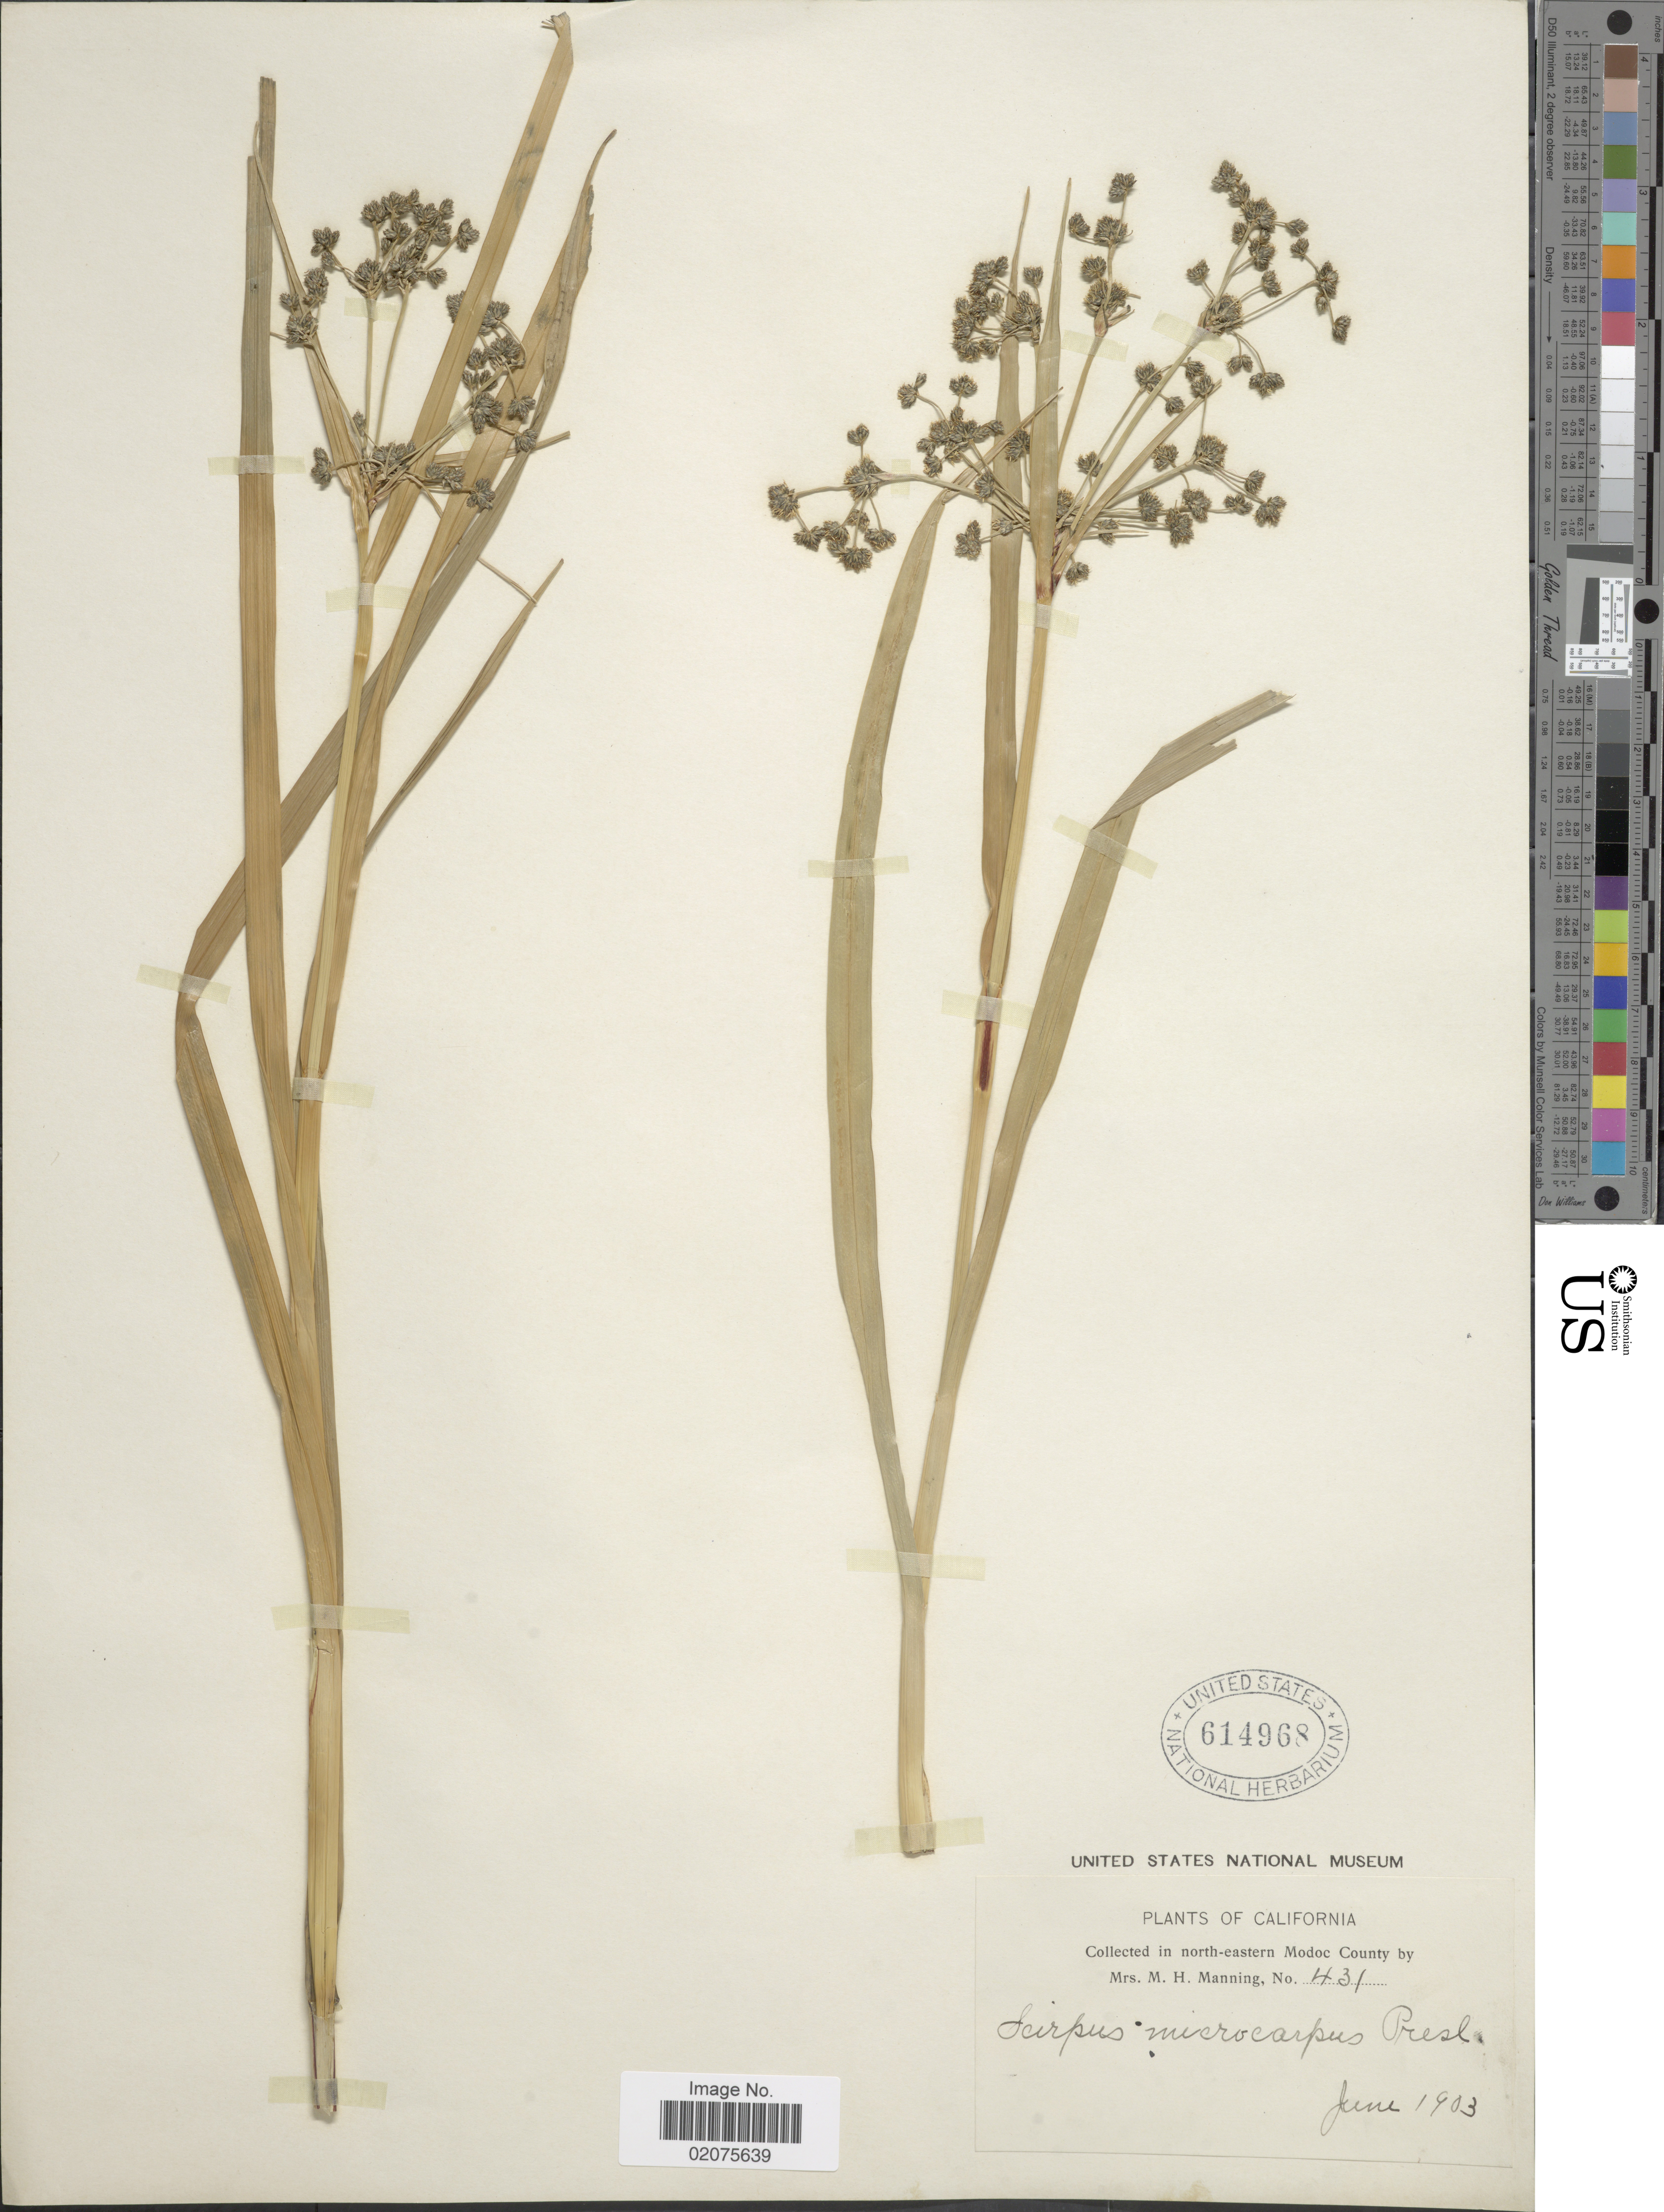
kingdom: Plantae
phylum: Tracheophyta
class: Liliopsida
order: Poales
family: Cyperaceae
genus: Scirpus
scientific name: Scirpus microcarpus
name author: J. Presl & C. Presl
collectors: M. Manning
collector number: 431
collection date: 1903-06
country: United States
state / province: California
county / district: Modoc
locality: North-eastern Modoc County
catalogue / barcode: US 614968